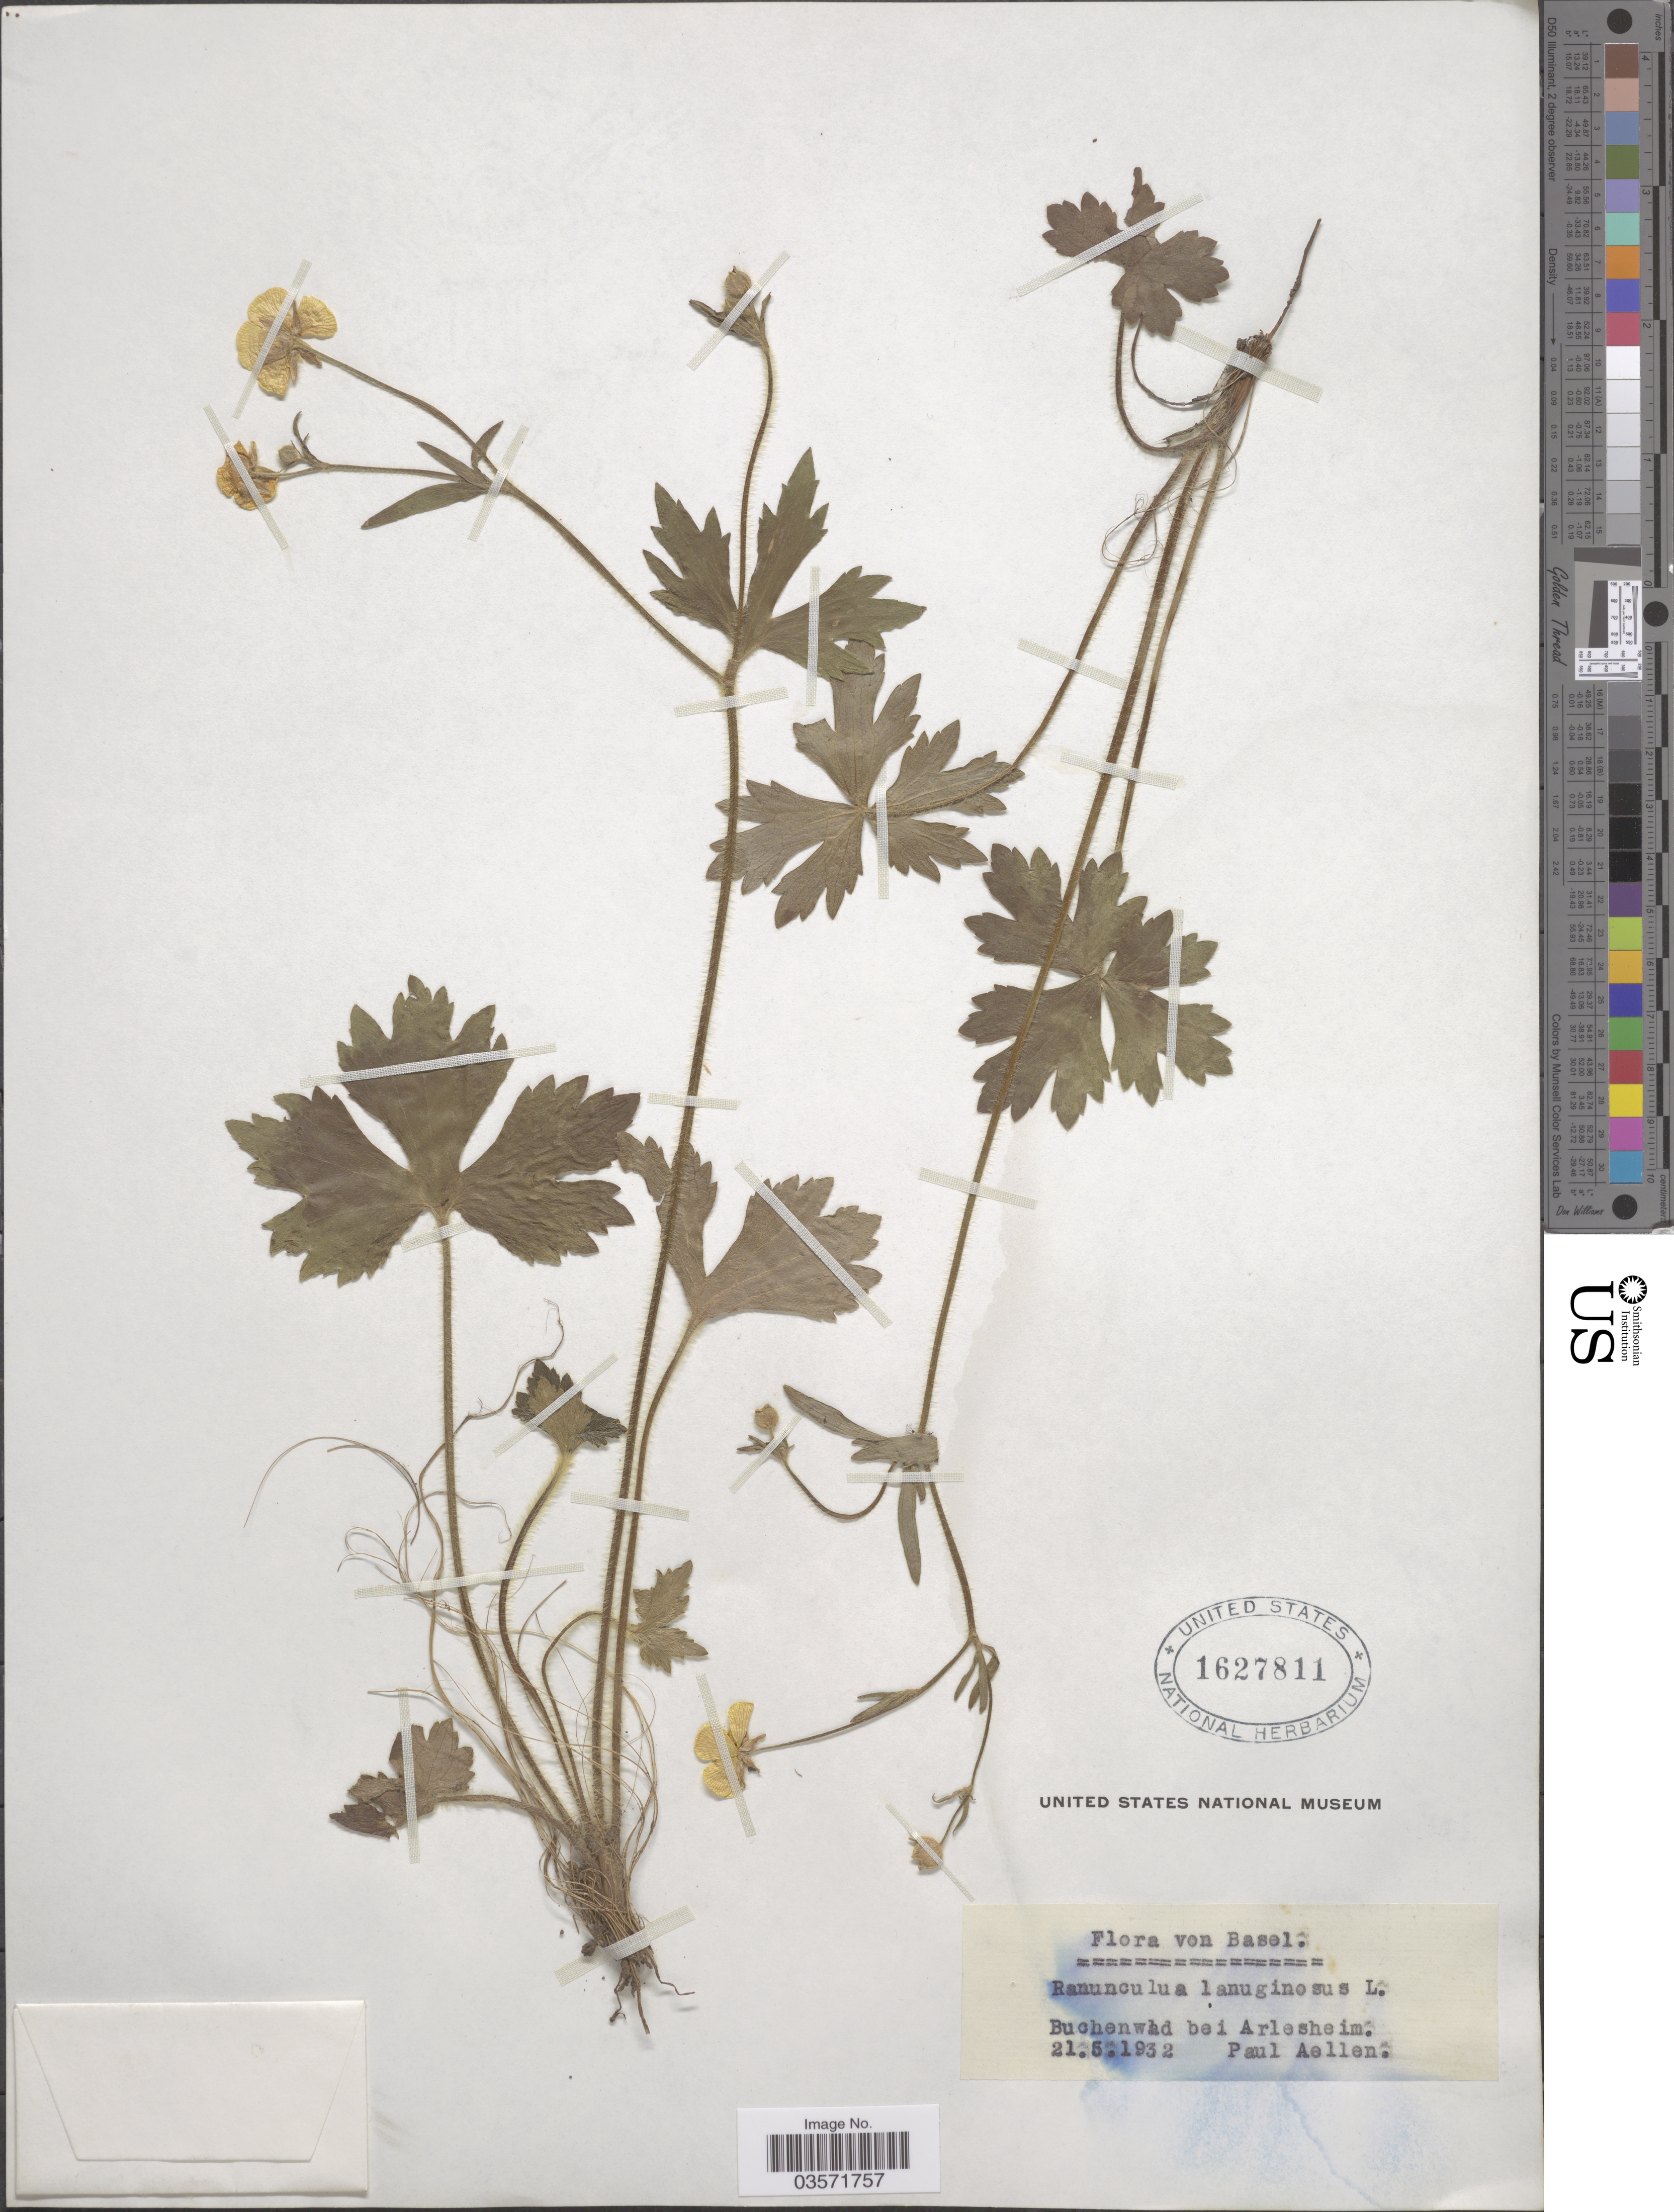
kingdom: Plantae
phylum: Tracheophyta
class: Magnoliopsida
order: Ranunculales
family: Ranunculaceae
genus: Ranunculus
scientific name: Ranunculus lanuginosus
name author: L.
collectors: P. Aellen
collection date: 1932-05-21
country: Switzerland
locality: Basel. Buchenwald bei Arlesheim.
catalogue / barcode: US 1627811